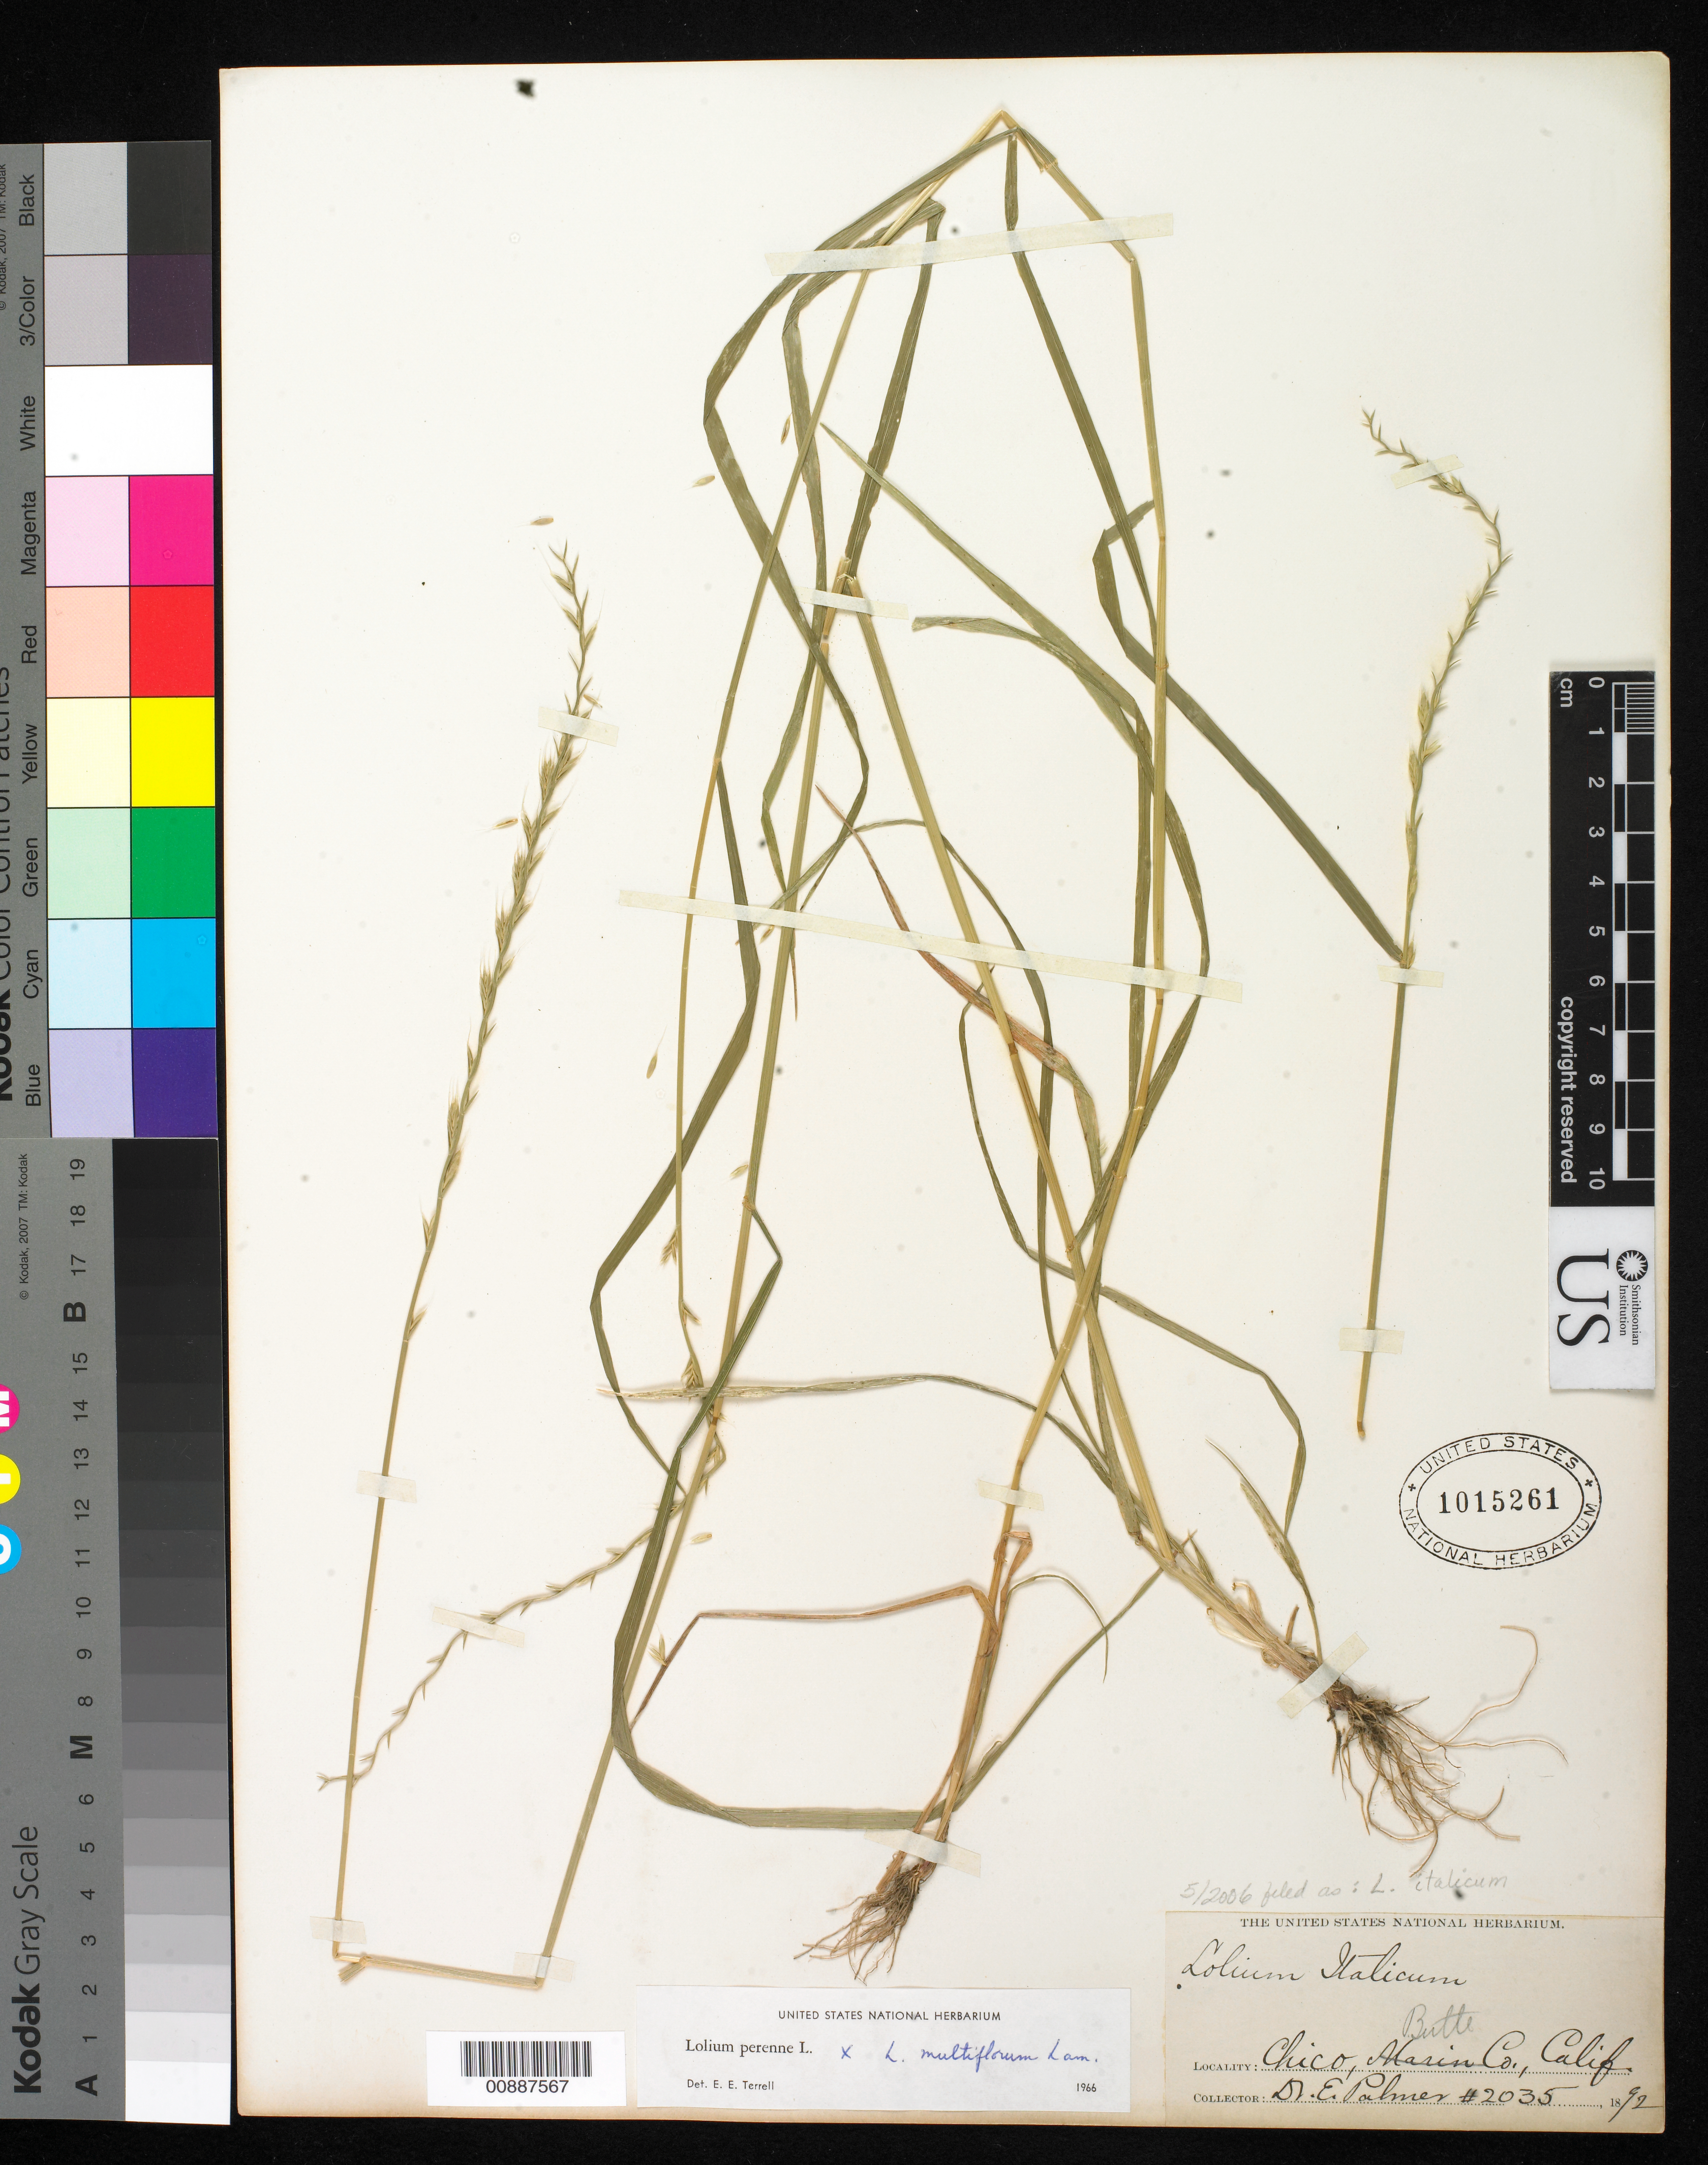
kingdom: Plantae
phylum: Tracheophyta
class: Liliopsida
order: Poales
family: Poaceae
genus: Lolium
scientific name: Lolium italicum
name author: A. Braun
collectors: E. Palmer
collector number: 2035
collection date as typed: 1892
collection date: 1892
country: United States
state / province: California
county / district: Butte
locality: Chico, Butte County, California.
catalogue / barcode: US 1015261